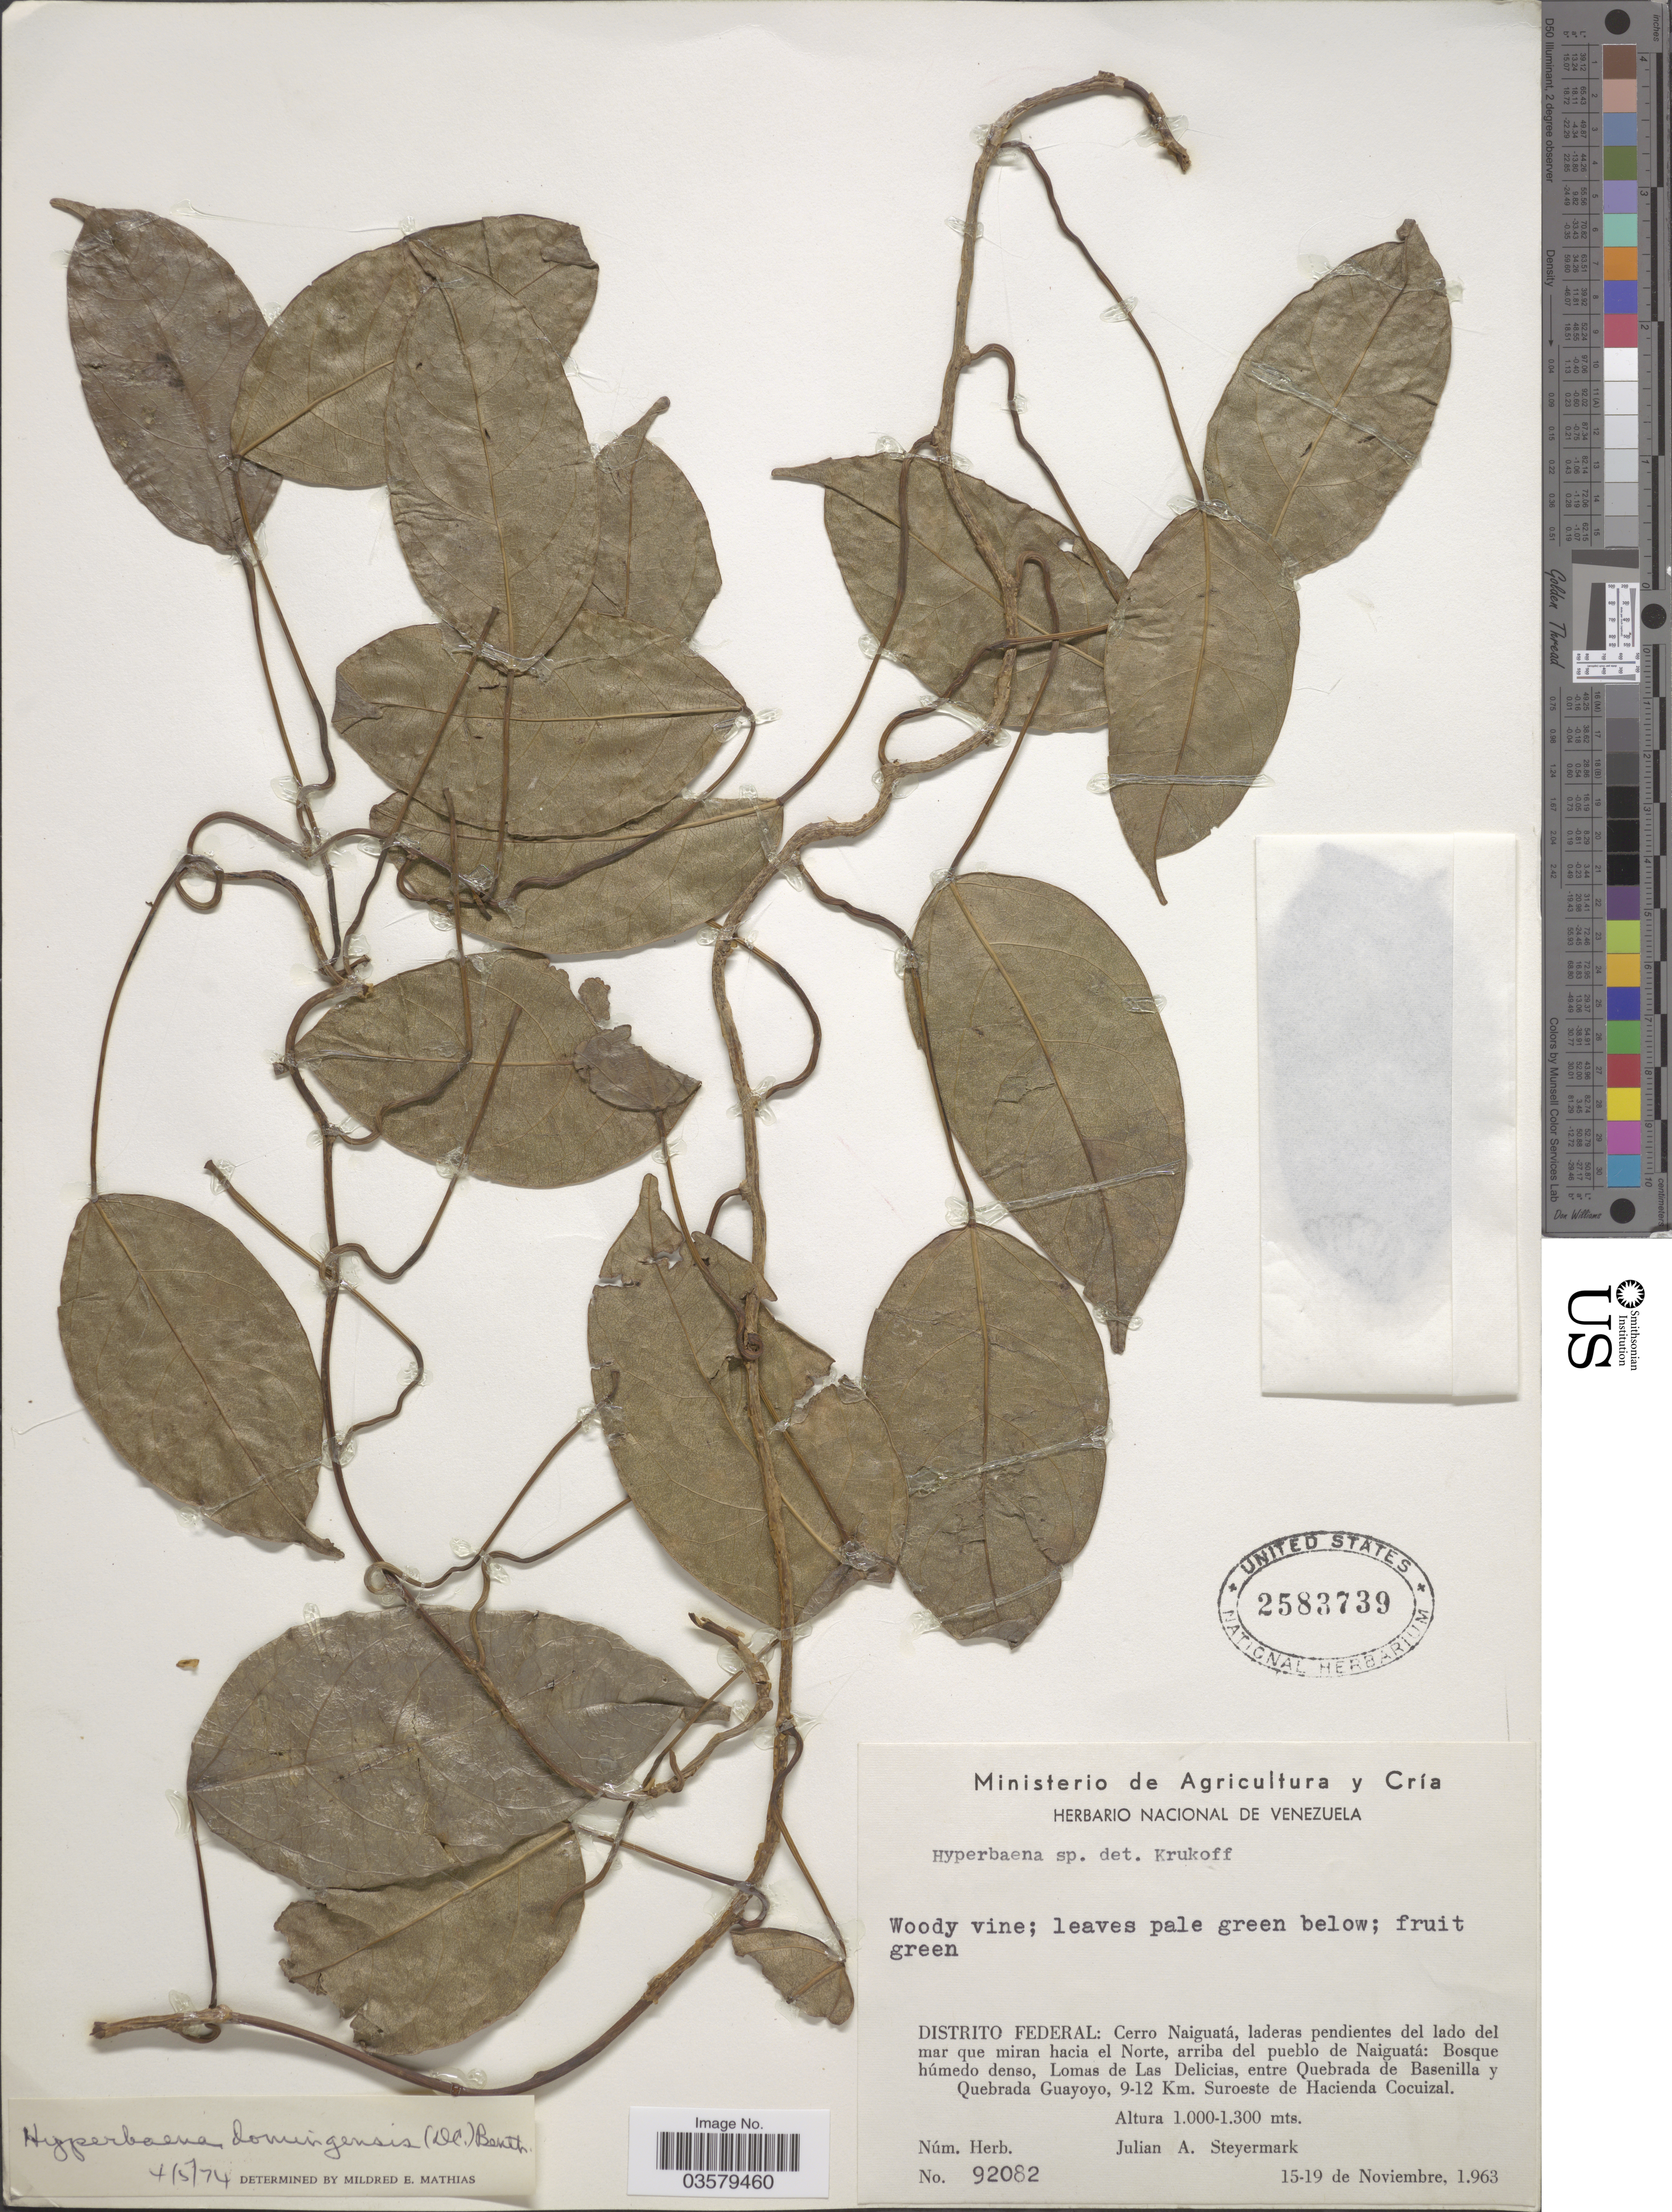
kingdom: Plantae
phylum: Tracheophyta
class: Magnoliopsida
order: Ranunculales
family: Menispermaceae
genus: Hyperbaena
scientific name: Hyperbaena domingensis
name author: (DC.) Benth.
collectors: J. Steyermark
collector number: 92082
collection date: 1963-11-15/1963-11-19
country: Venezuela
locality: Distrito Federal: Cerro Naiguatá, laderas pendientes del lado del mar que miran hacia el Norte, arriba del pueblo de Naiguatá: Bosque húmedo denso, Lomas de las Delicias, entre Quebrada de Basenilla y Quebrada Guayoyo, 9-12 Km. Suroeste de Hacienda Cocuizal.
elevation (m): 1000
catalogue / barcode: US 2583739